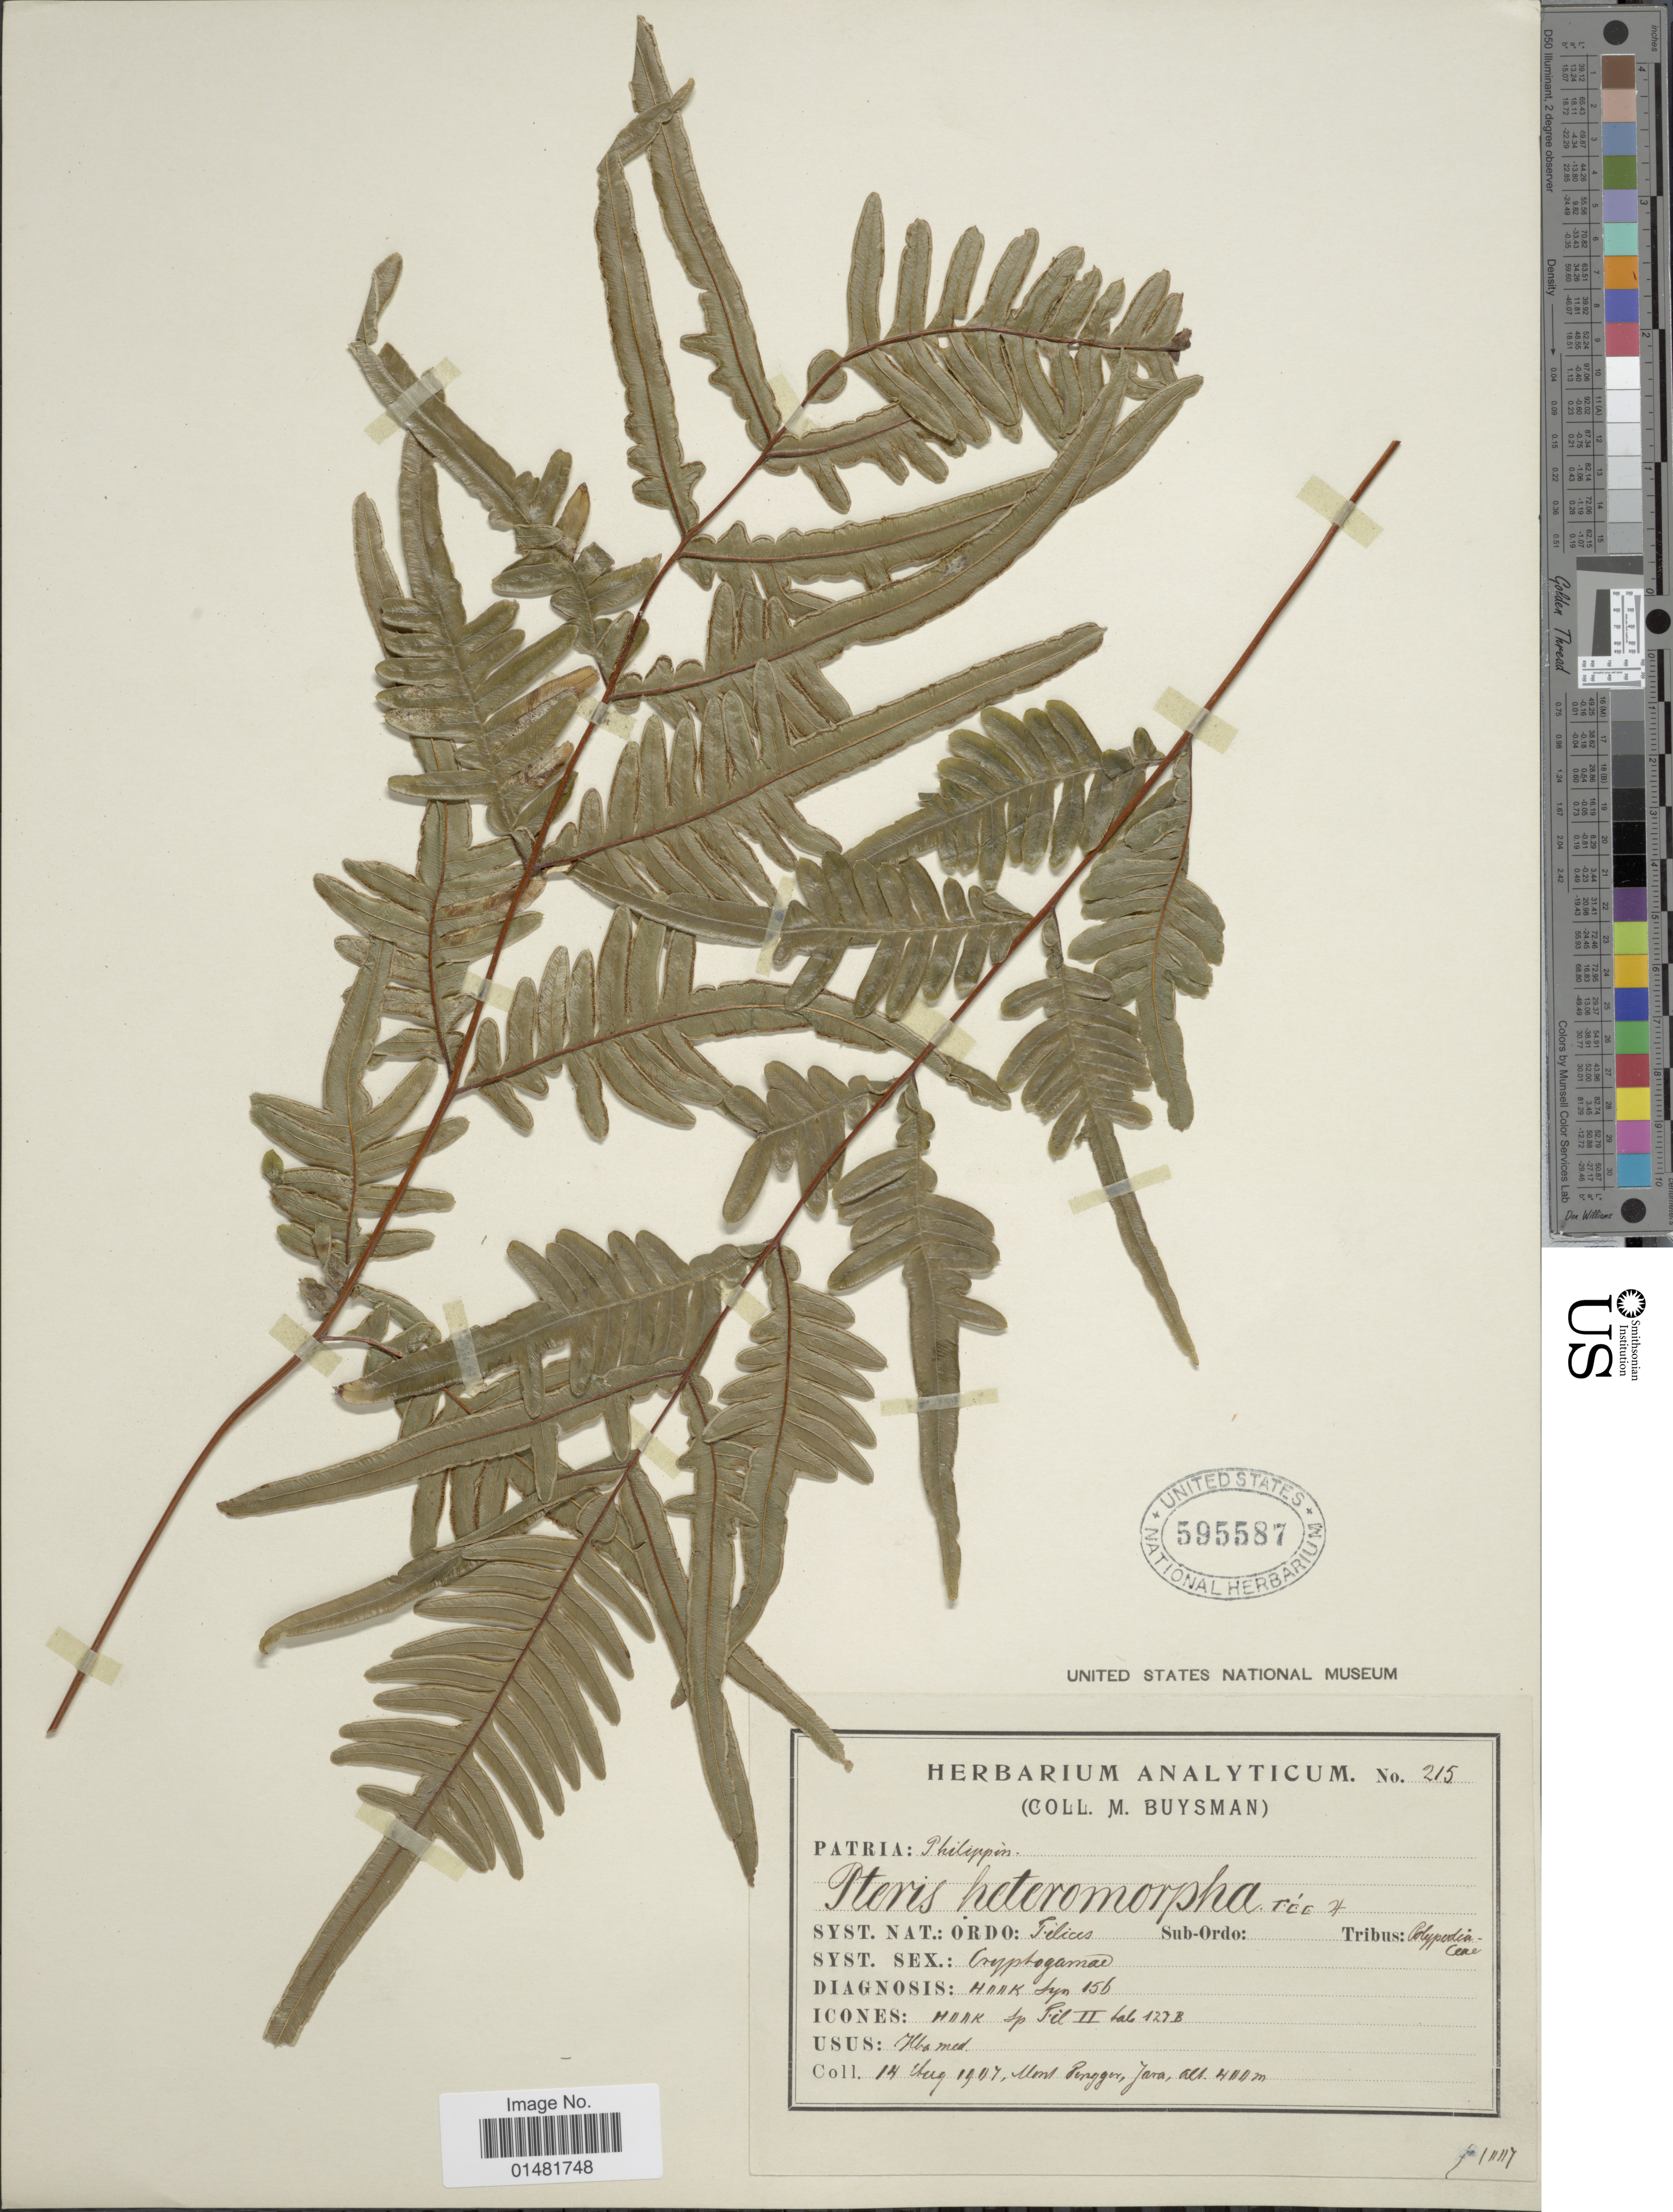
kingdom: Plantae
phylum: Tracheophyta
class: Polypodiopsida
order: Polypodiales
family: Pteridaceae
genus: Pteris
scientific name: Pteris heteromorpha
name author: Fée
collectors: M. Buysman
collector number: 215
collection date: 1907-08-14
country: Indonesia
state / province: Java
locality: Mont Pengger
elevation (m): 400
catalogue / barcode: US 595587